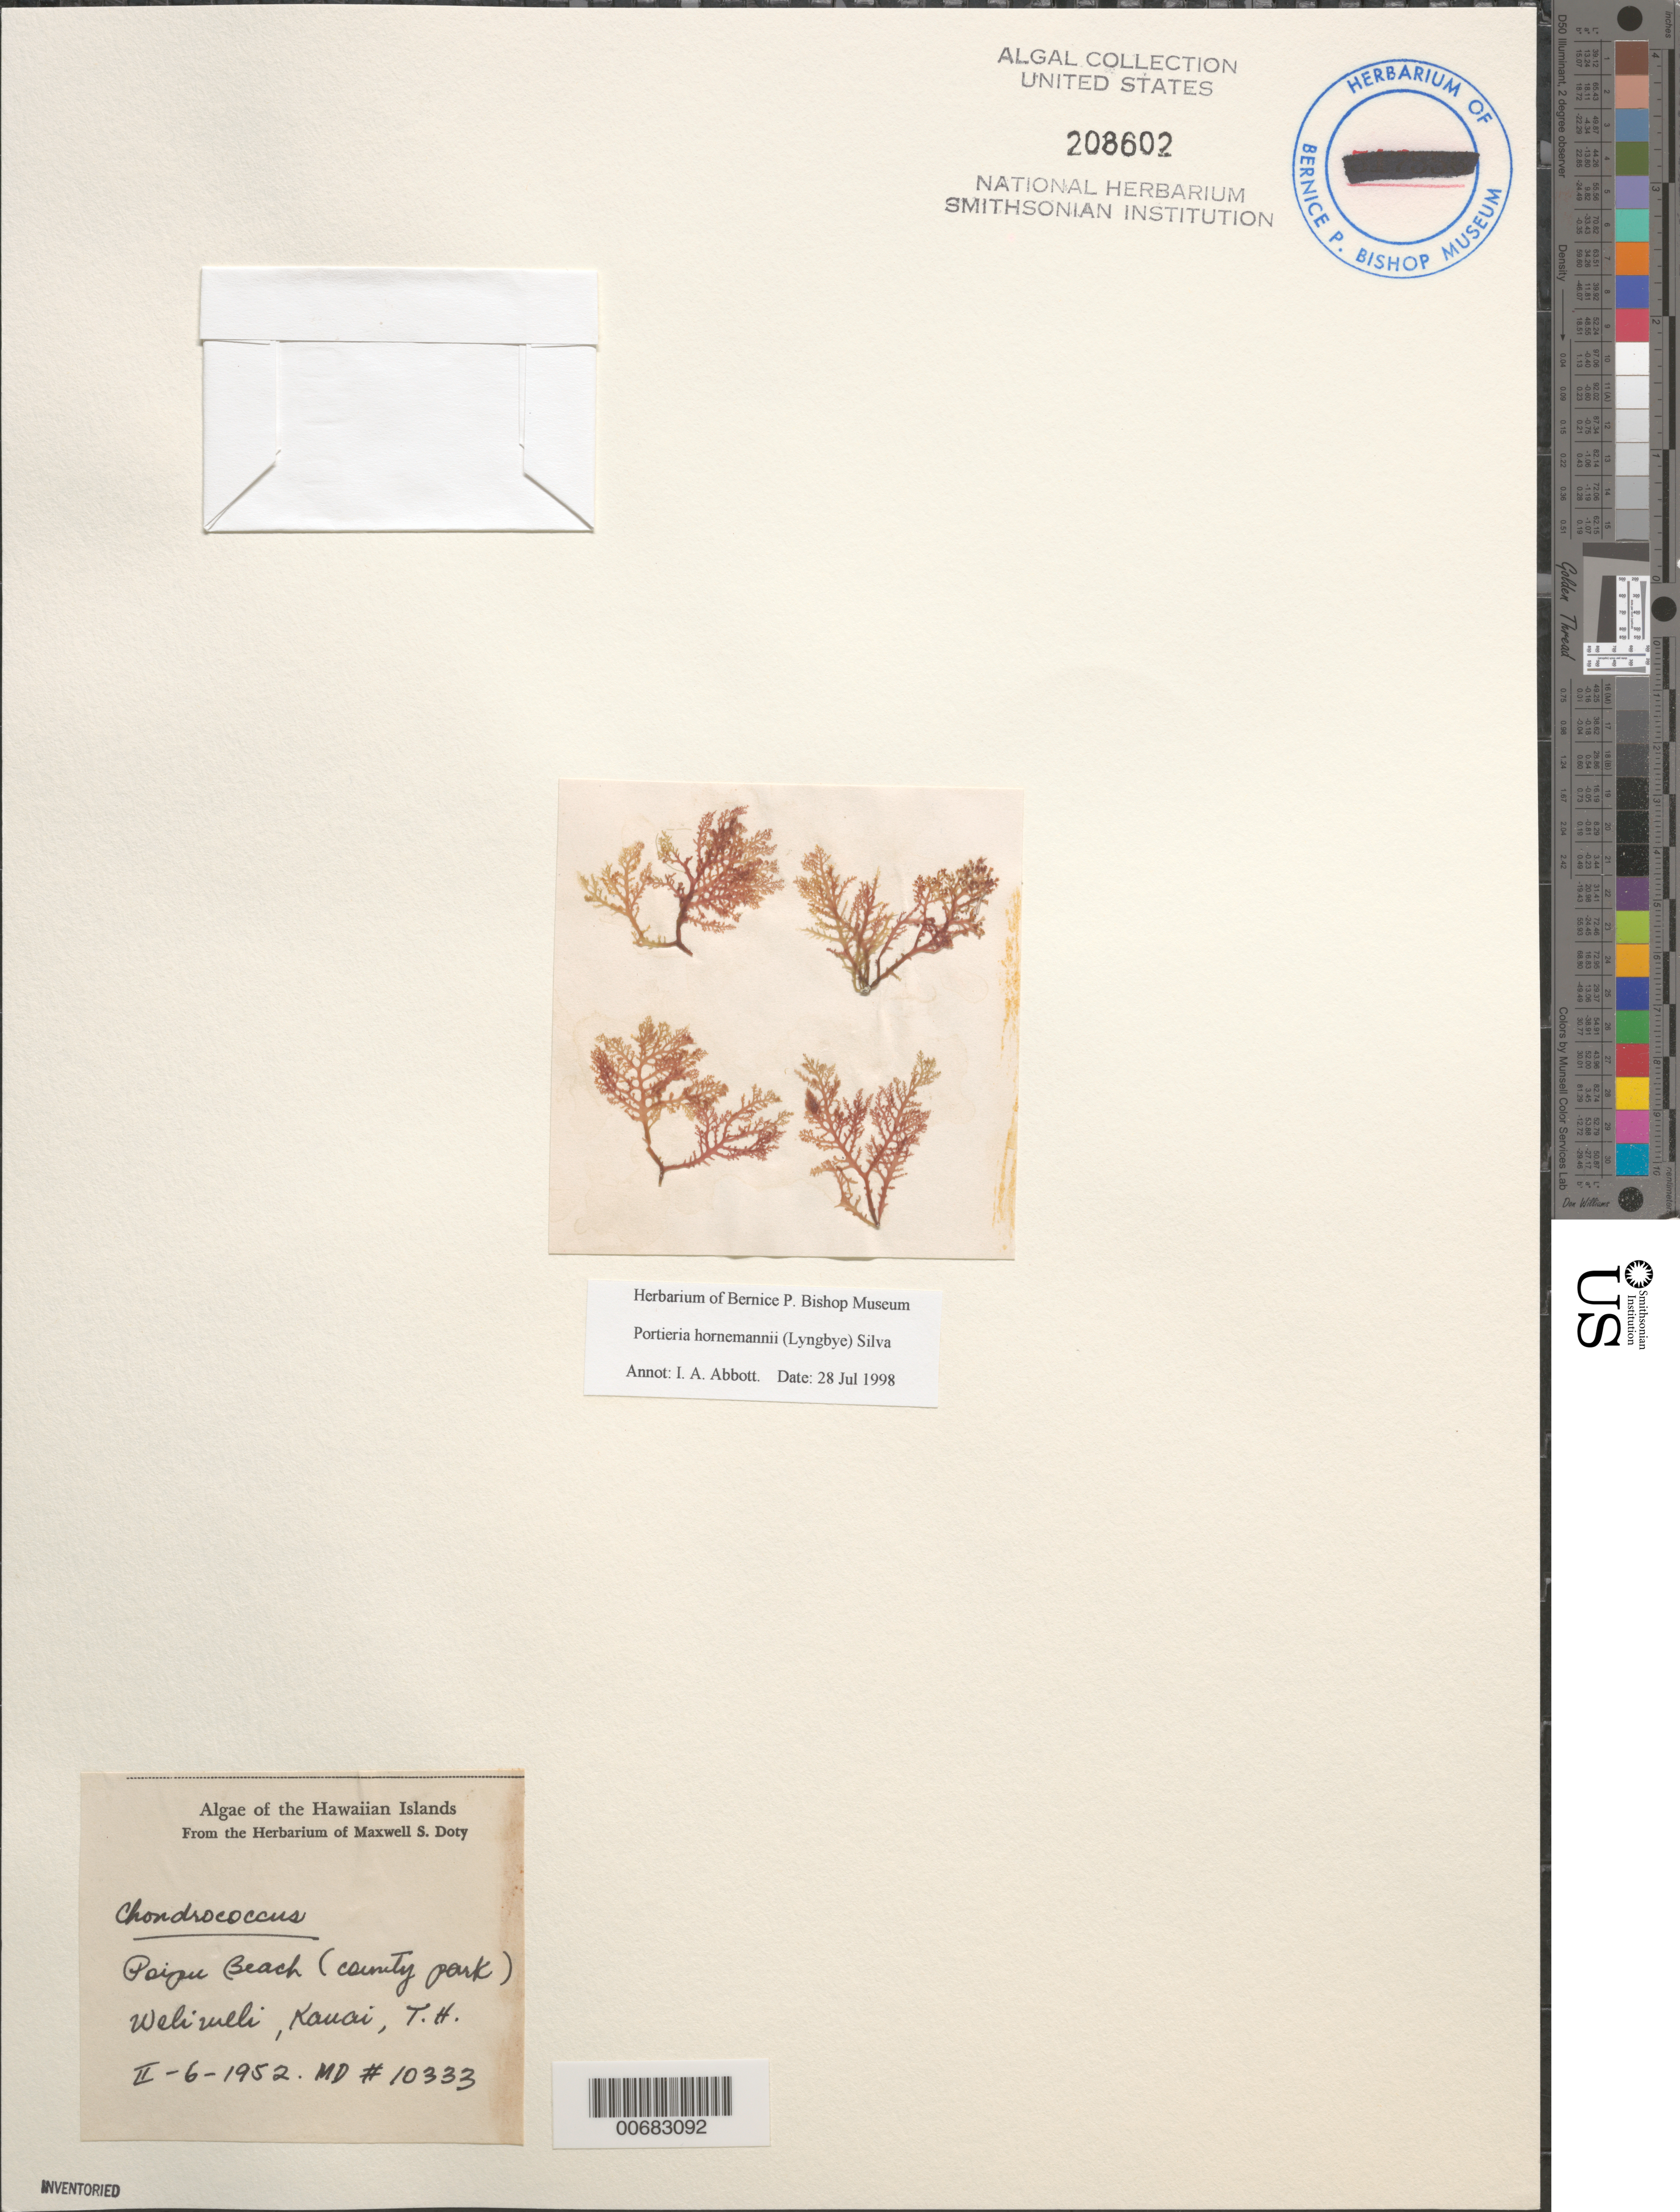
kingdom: Plantae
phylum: Rhodophyta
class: Florideophyceae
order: Gigartinales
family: Rhizophyllidaceae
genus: Portieria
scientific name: Portieria hornemannii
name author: (Lyngbye) P.C. Silva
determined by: Abbott, Isabella A.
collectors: M. S. Doty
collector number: MSD 10333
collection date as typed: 06 Feb 1952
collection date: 1952-02-06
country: United States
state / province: Hawaii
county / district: Kauai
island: Kaua'i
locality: Poipu Beach, Poipu Beach County Park, Weliweli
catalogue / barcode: US 208602